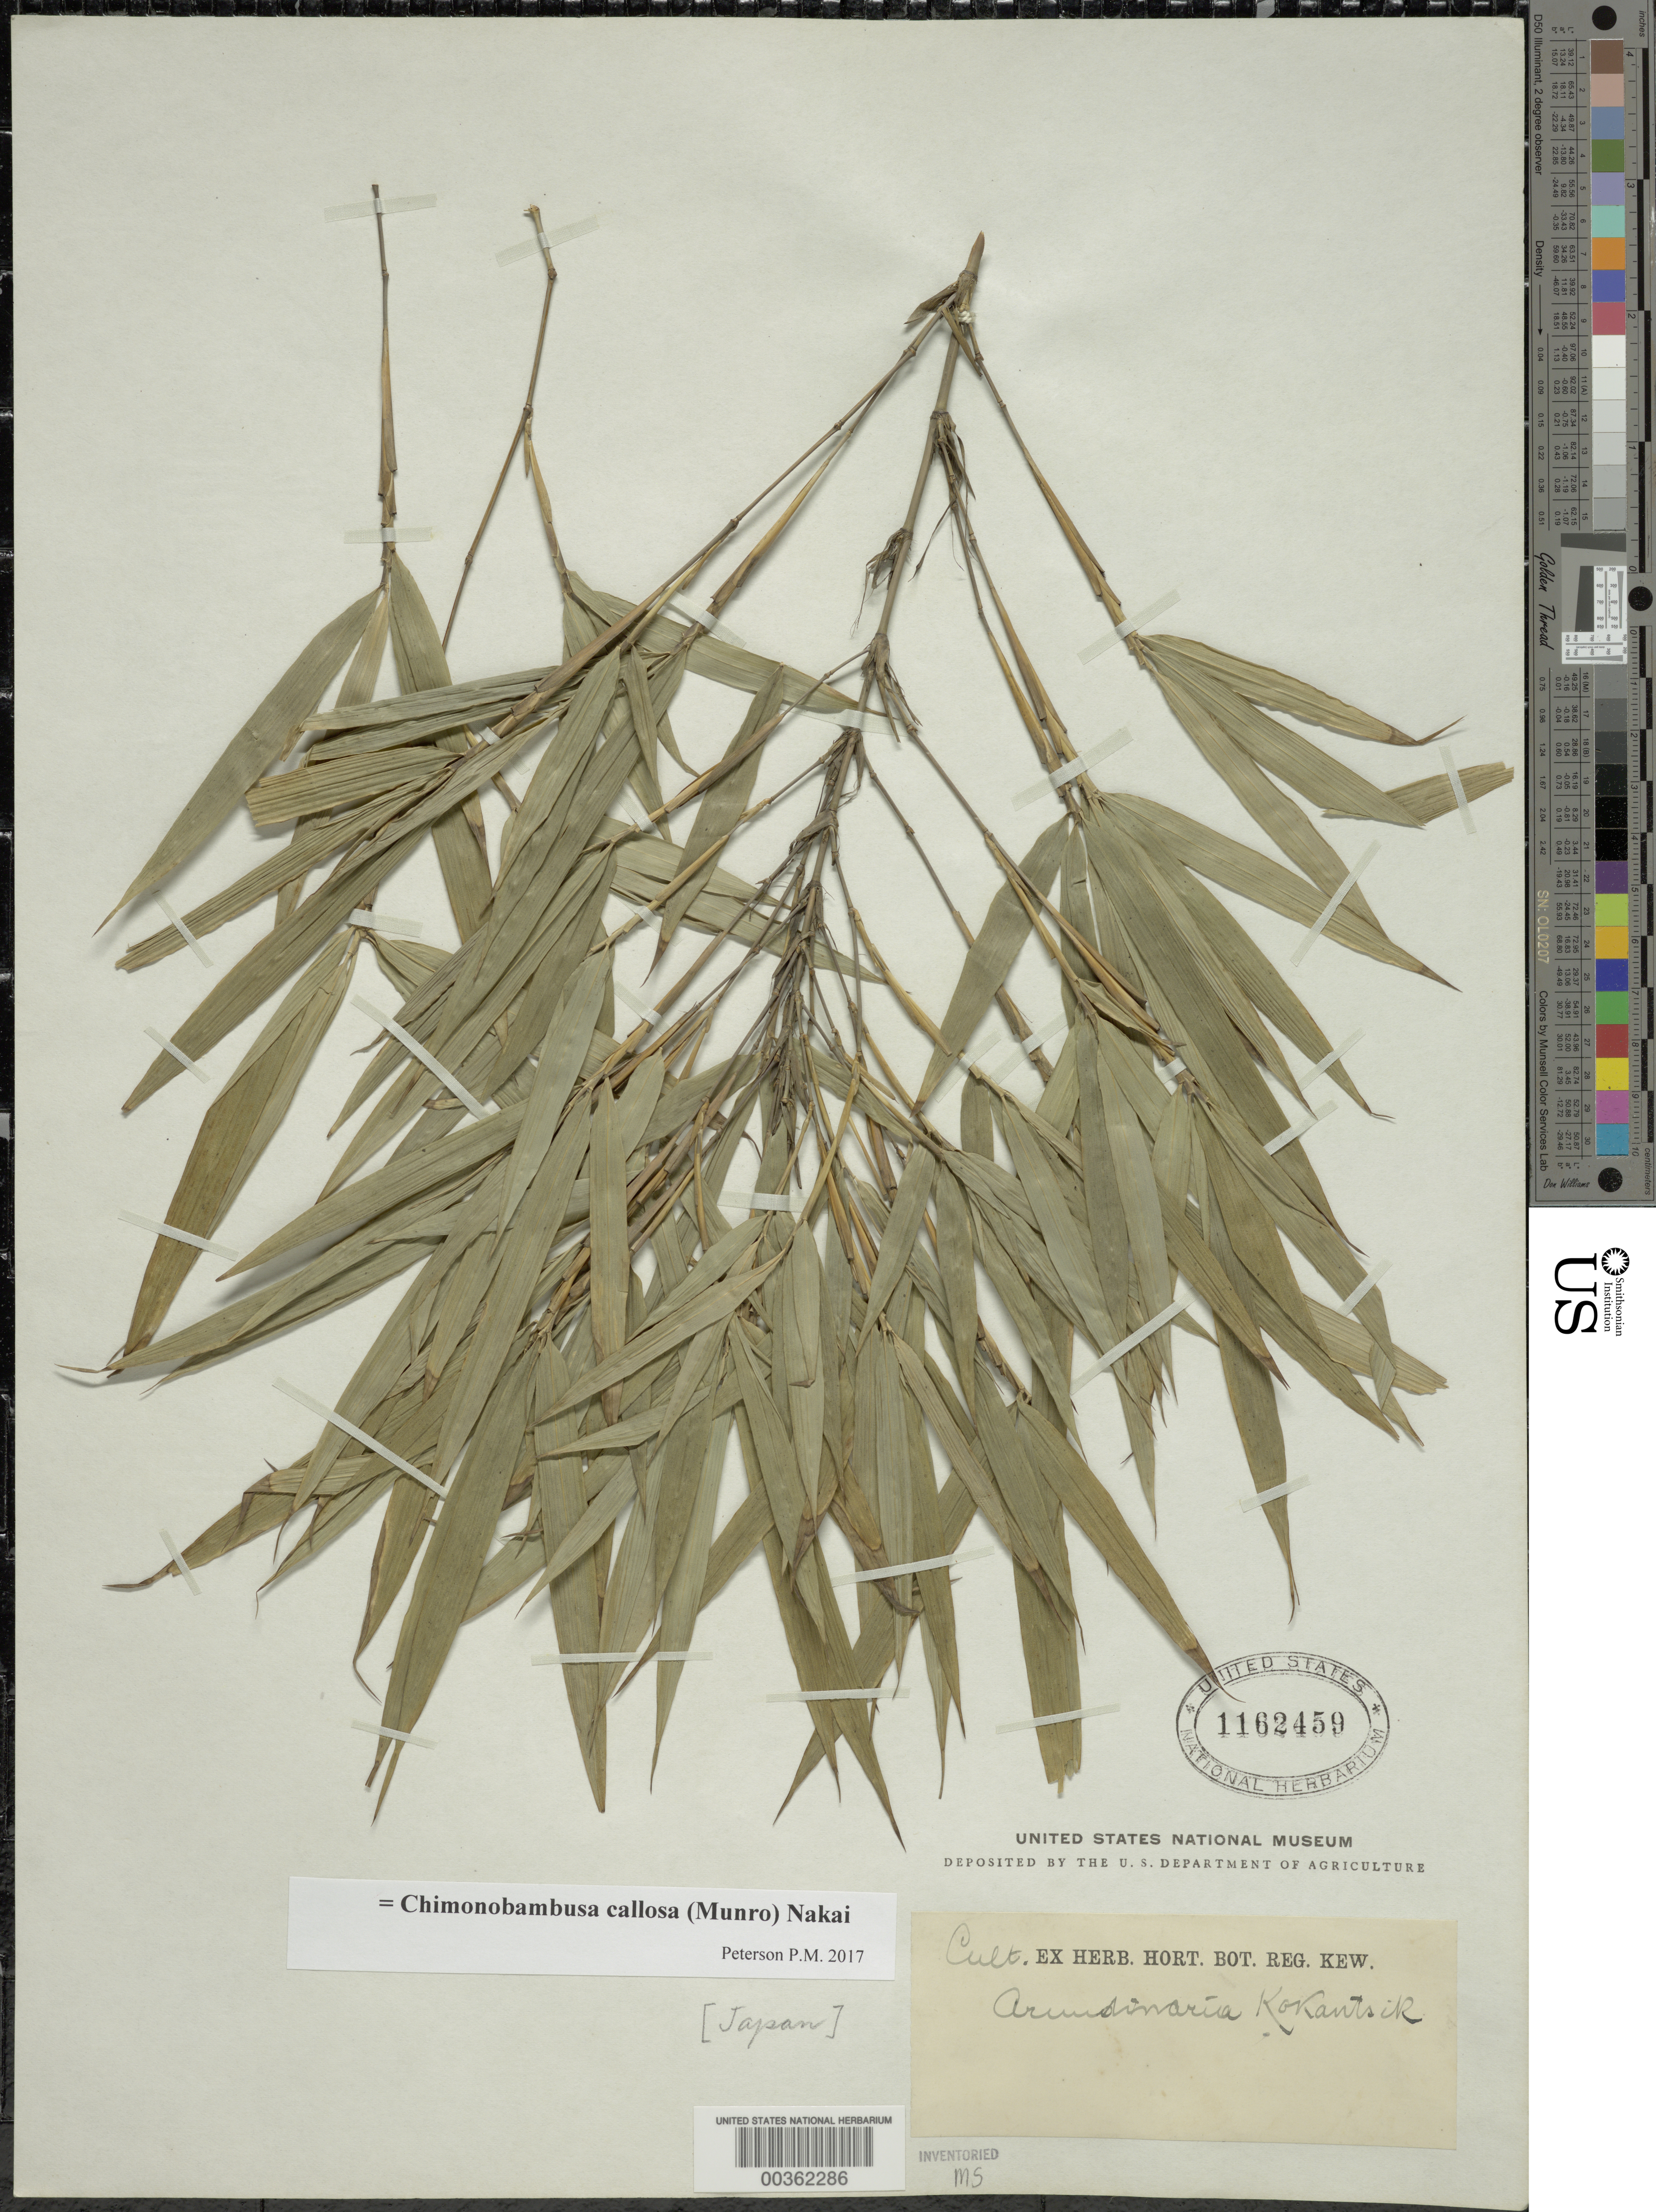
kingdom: Plantae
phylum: Tracheophyta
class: Liliopsida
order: Poales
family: Poaceae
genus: Chimonobambusa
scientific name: Chimonobambusa marmorea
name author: Makino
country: Japan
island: Honshu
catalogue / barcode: US 1162459